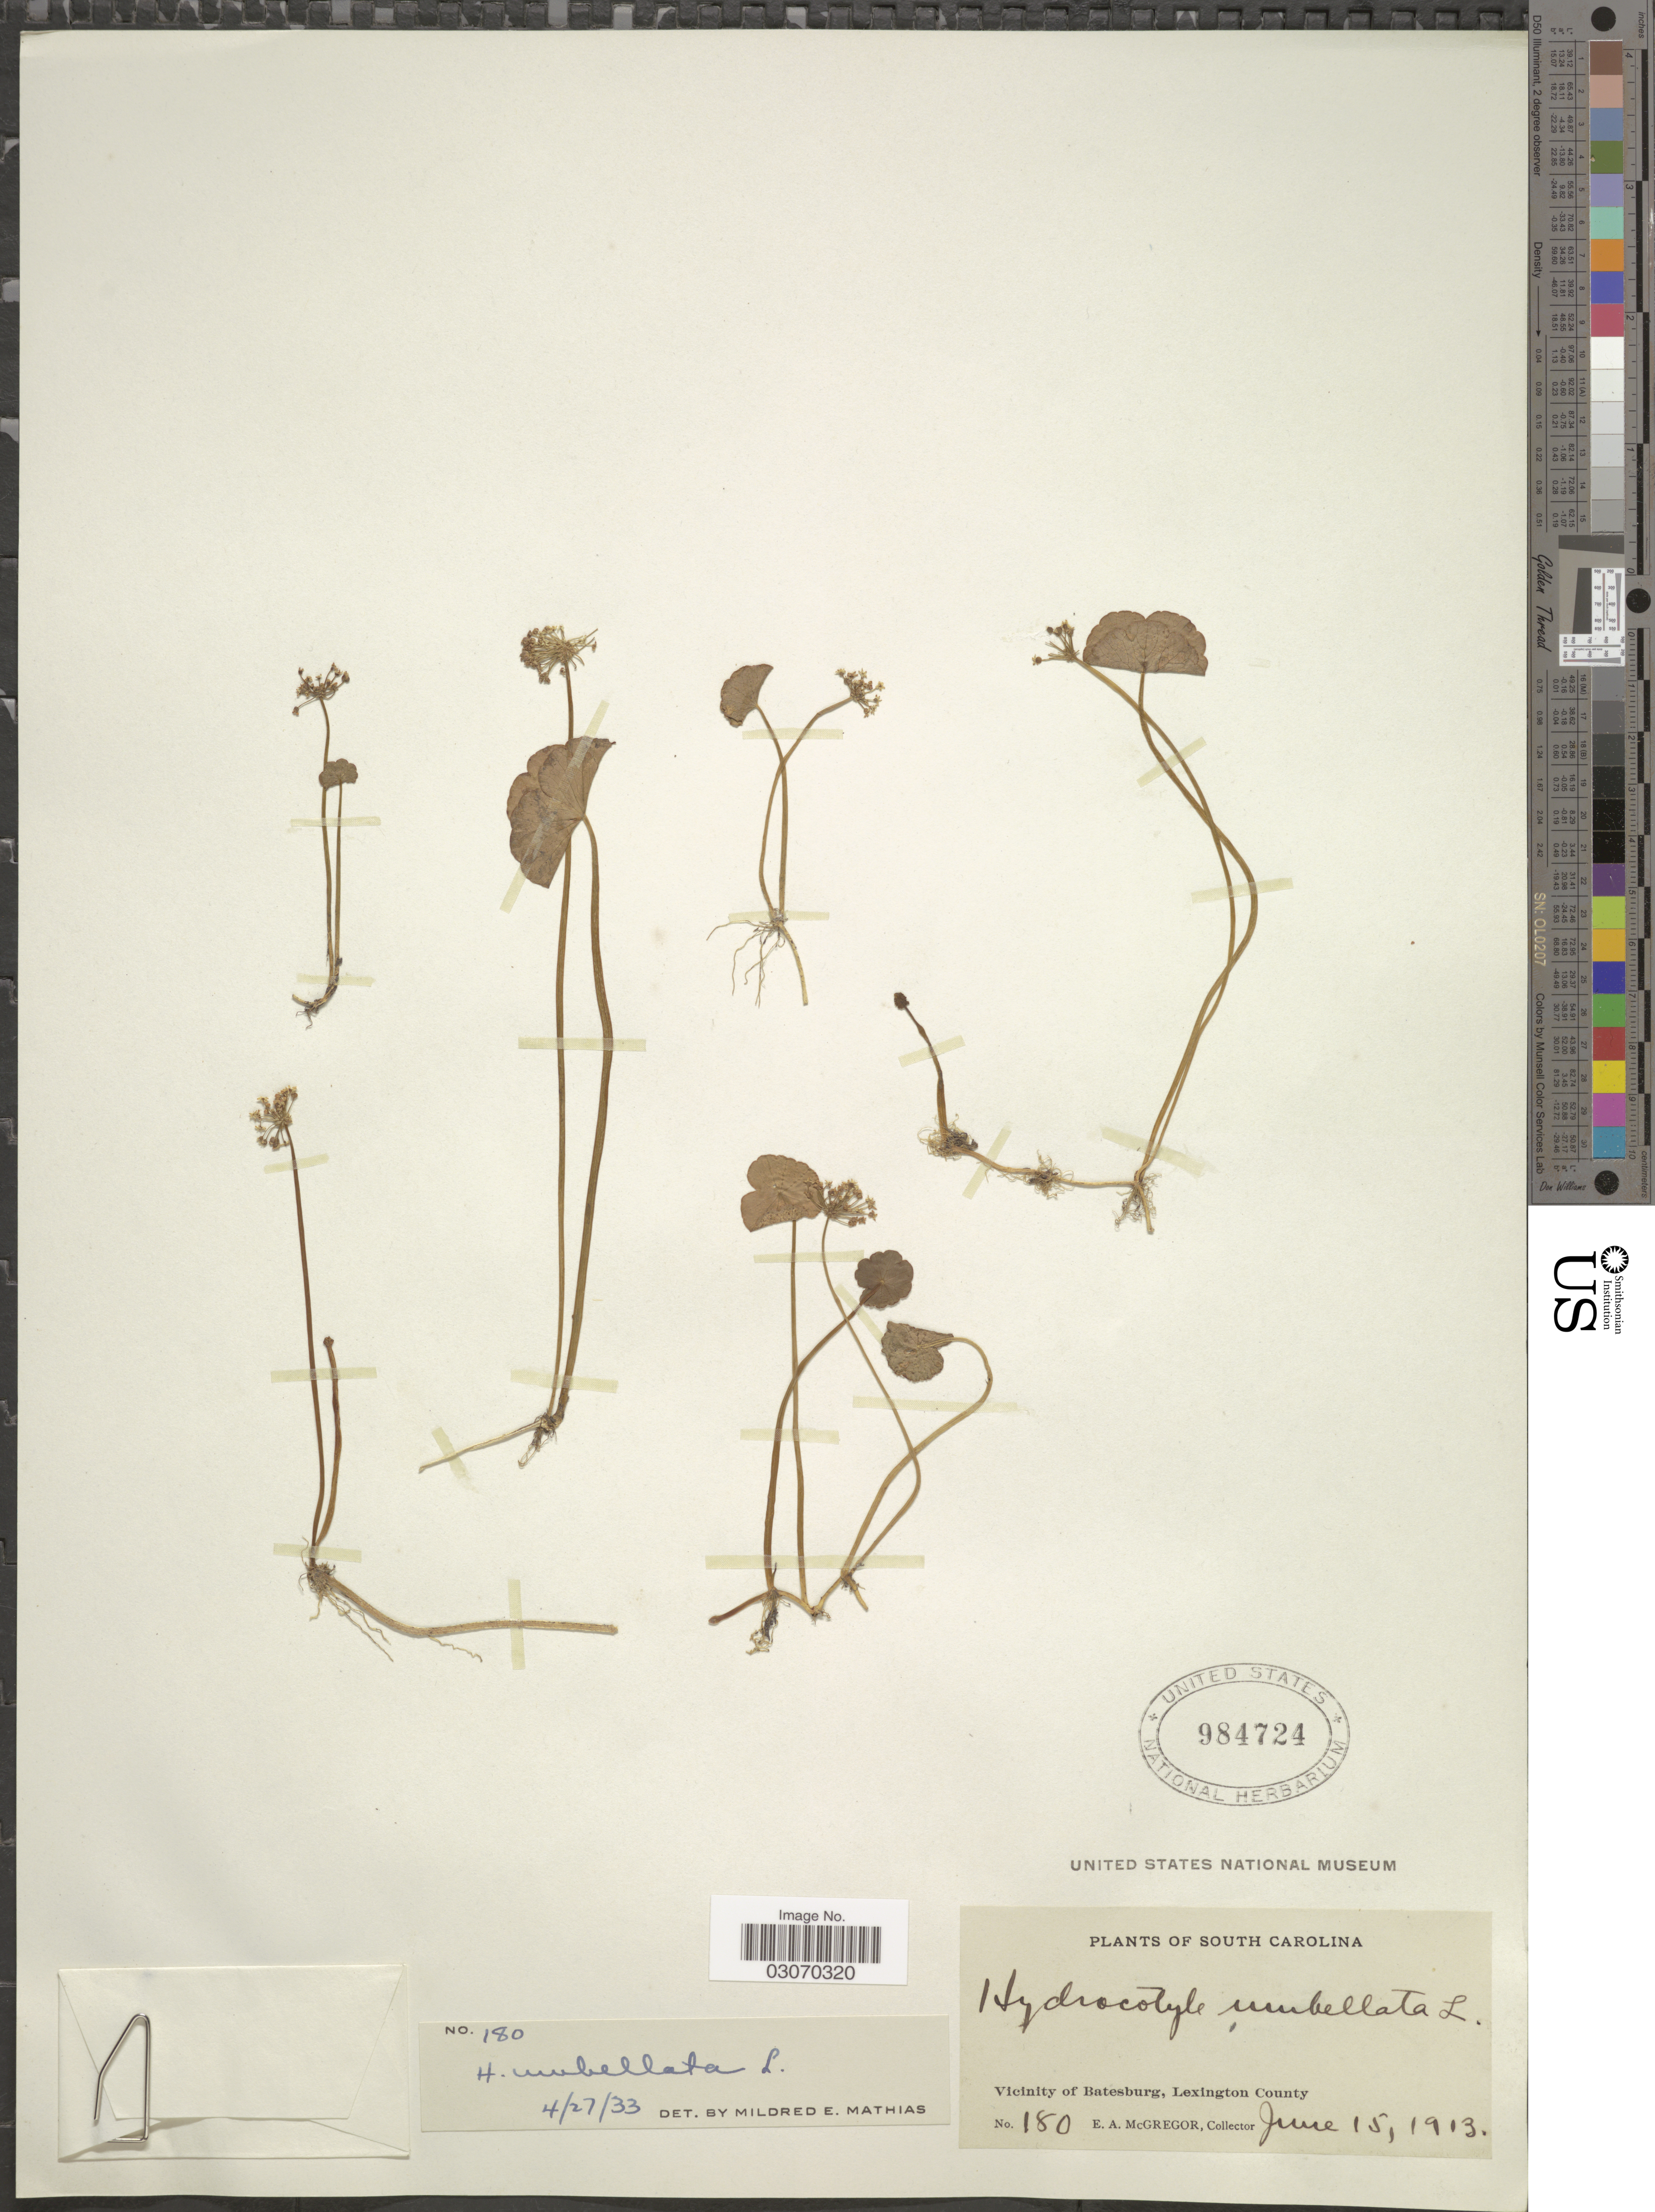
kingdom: Plantae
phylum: Tracheophyta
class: Magnoliopsida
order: Apiales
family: Araliaceae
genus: Hydrocotyle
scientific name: Hydrocotyle umbellata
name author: L.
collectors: E. A. McGregor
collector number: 180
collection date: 1913-05-15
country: United States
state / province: South Carolina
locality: Vicinity of Batesburg, Lexington County.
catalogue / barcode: US 984724